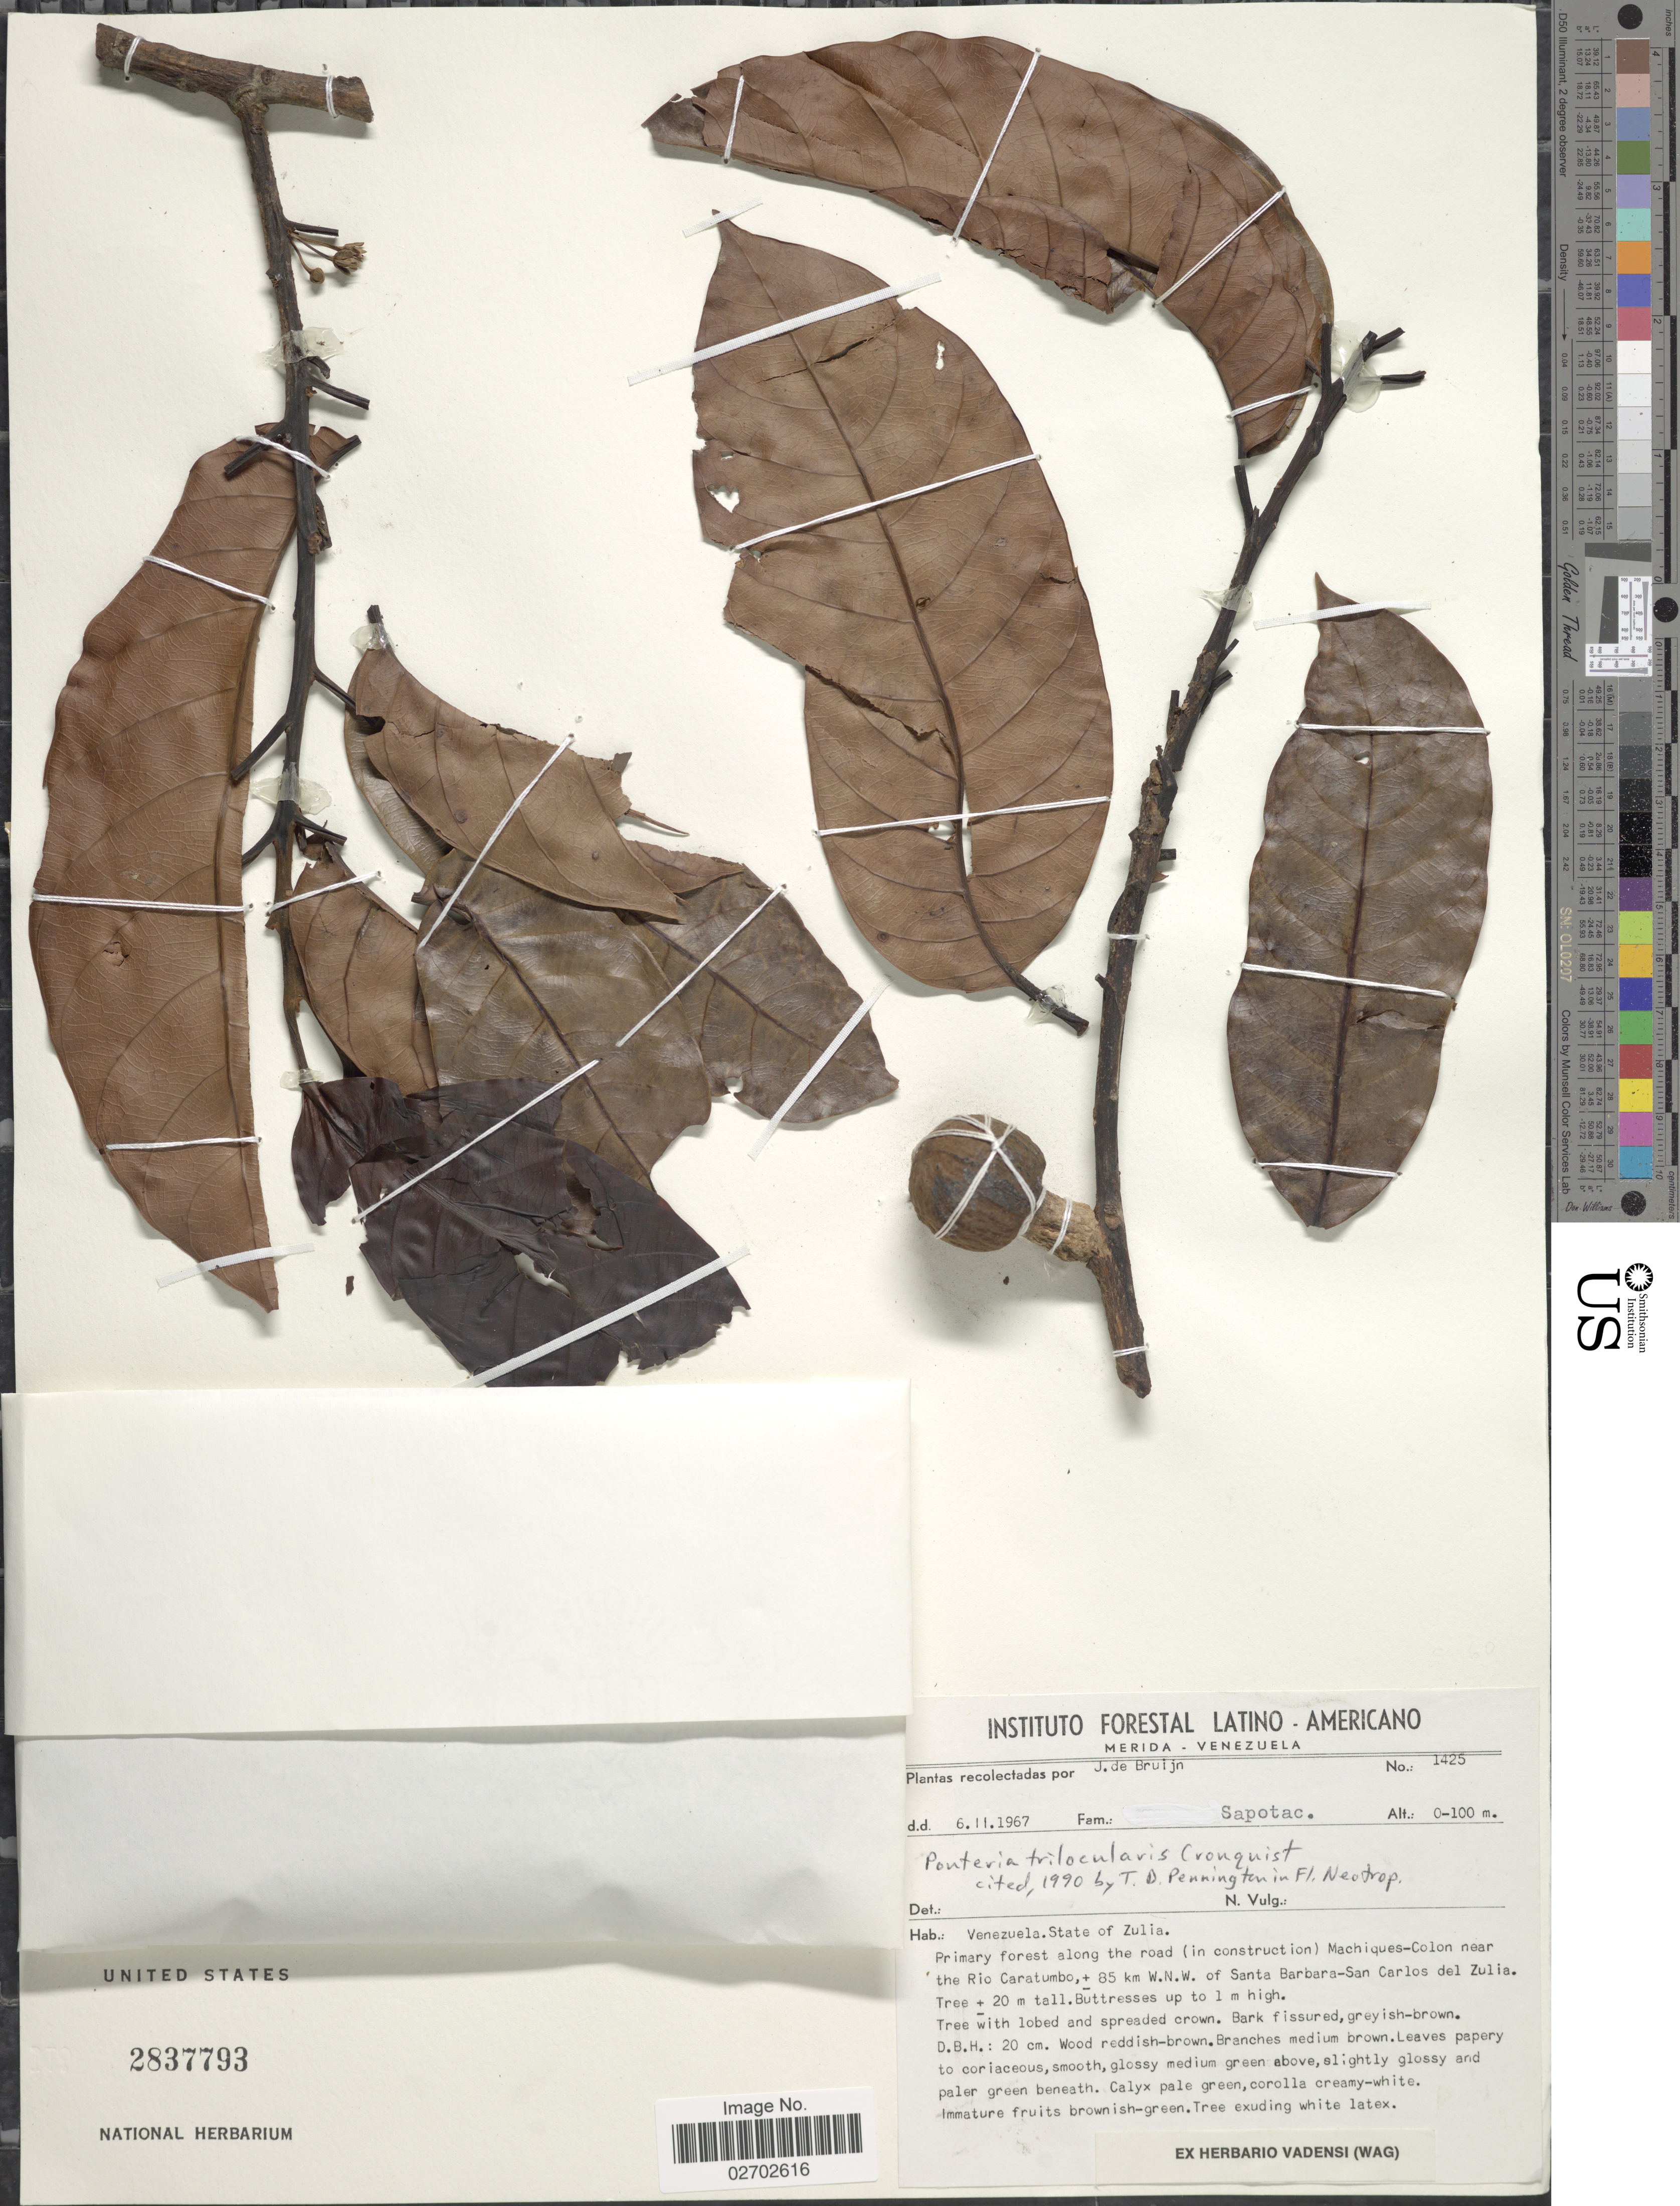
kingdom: Plantae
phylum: Tracheophyta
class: Magnoliopsida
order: Ericales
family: Sapotaceae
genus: Pouteria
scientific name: Pouteria trilocularis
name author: Cronq.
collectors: J. Bruijn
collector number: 1425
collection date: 1967-02-06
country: Venezuela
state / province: Zulia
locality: Along the road (in construction) Machiques-Colon near the Rio Caratumbo, ± 85 W.N.W. of Santa Barbara-San Carlos del Zulia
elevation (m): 0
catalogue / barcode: US 2837793